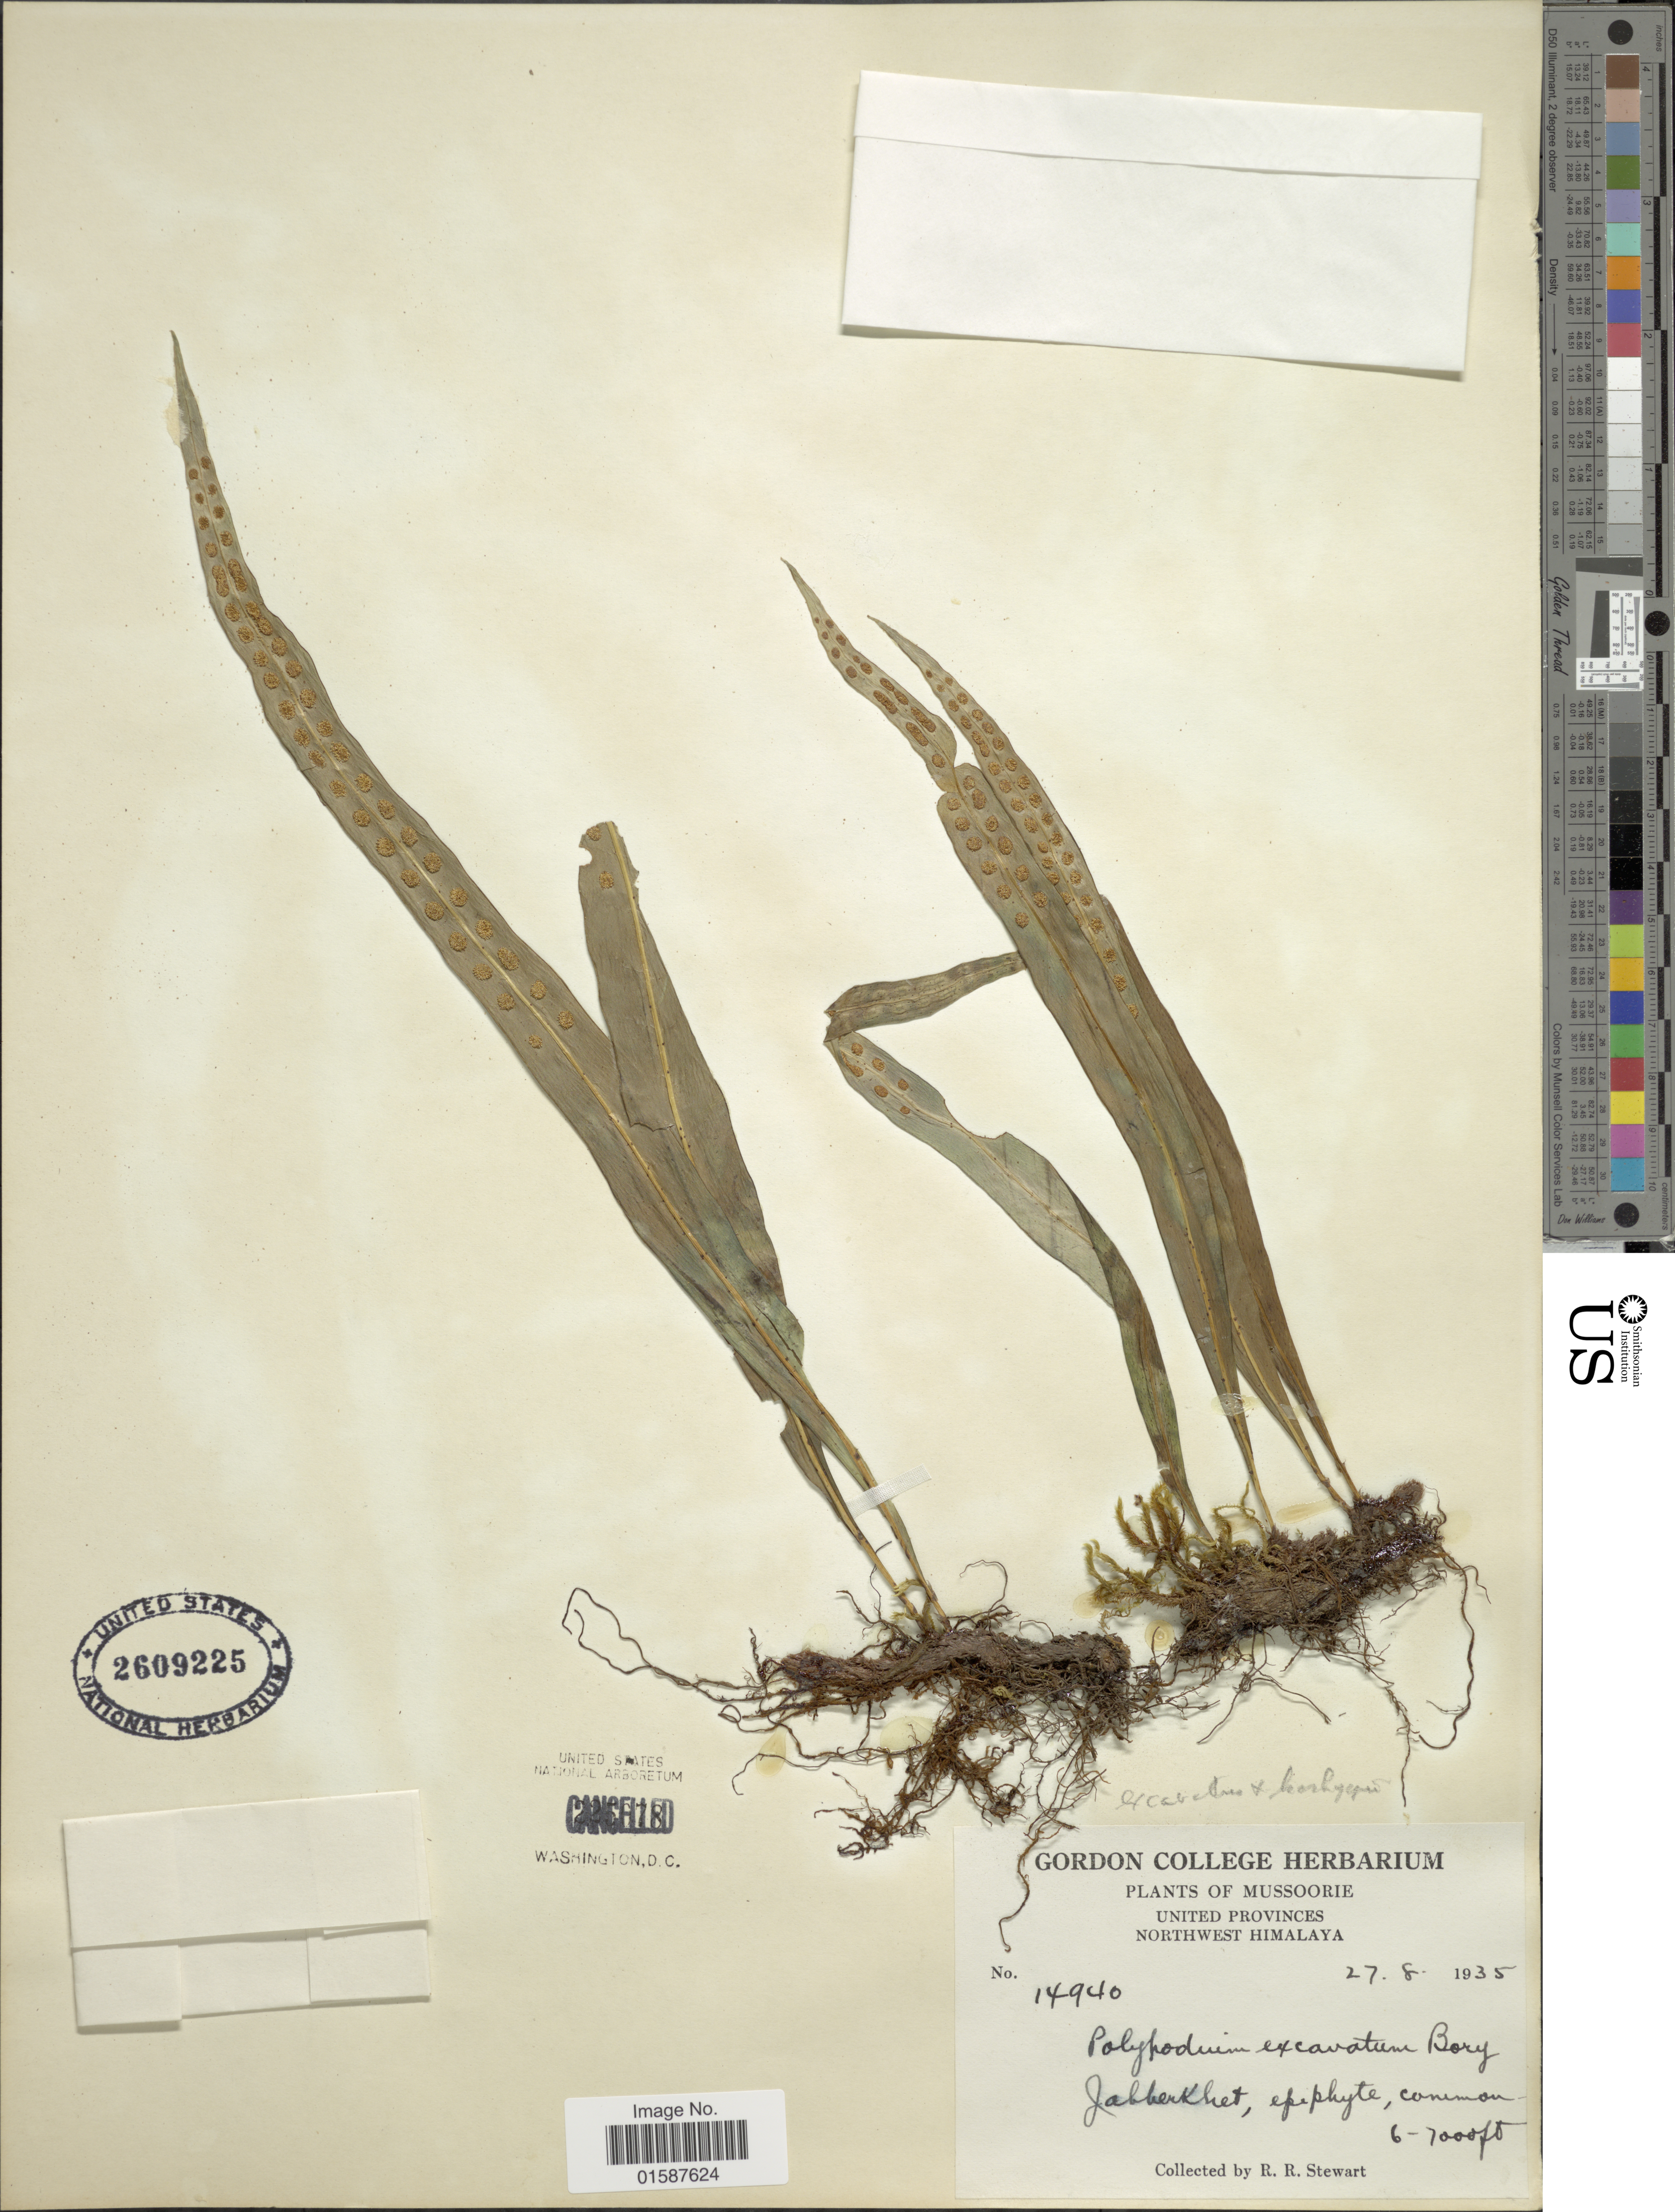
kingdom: Plantae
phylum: Tracheophyta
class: Polypodiopsida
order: Polypodiales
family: Polypodiaceae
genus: Lepisorus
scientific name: Lepisorus excavatus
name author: (Bory ex Willd.) Ching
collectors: R. R. Stewart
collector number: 14940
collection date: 1935-08-27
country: India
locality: Mussoorie, United Provinces, Northwest Himalayas, Jabberkhet, epiphyte common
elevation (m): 1829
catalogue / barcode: US 2609225